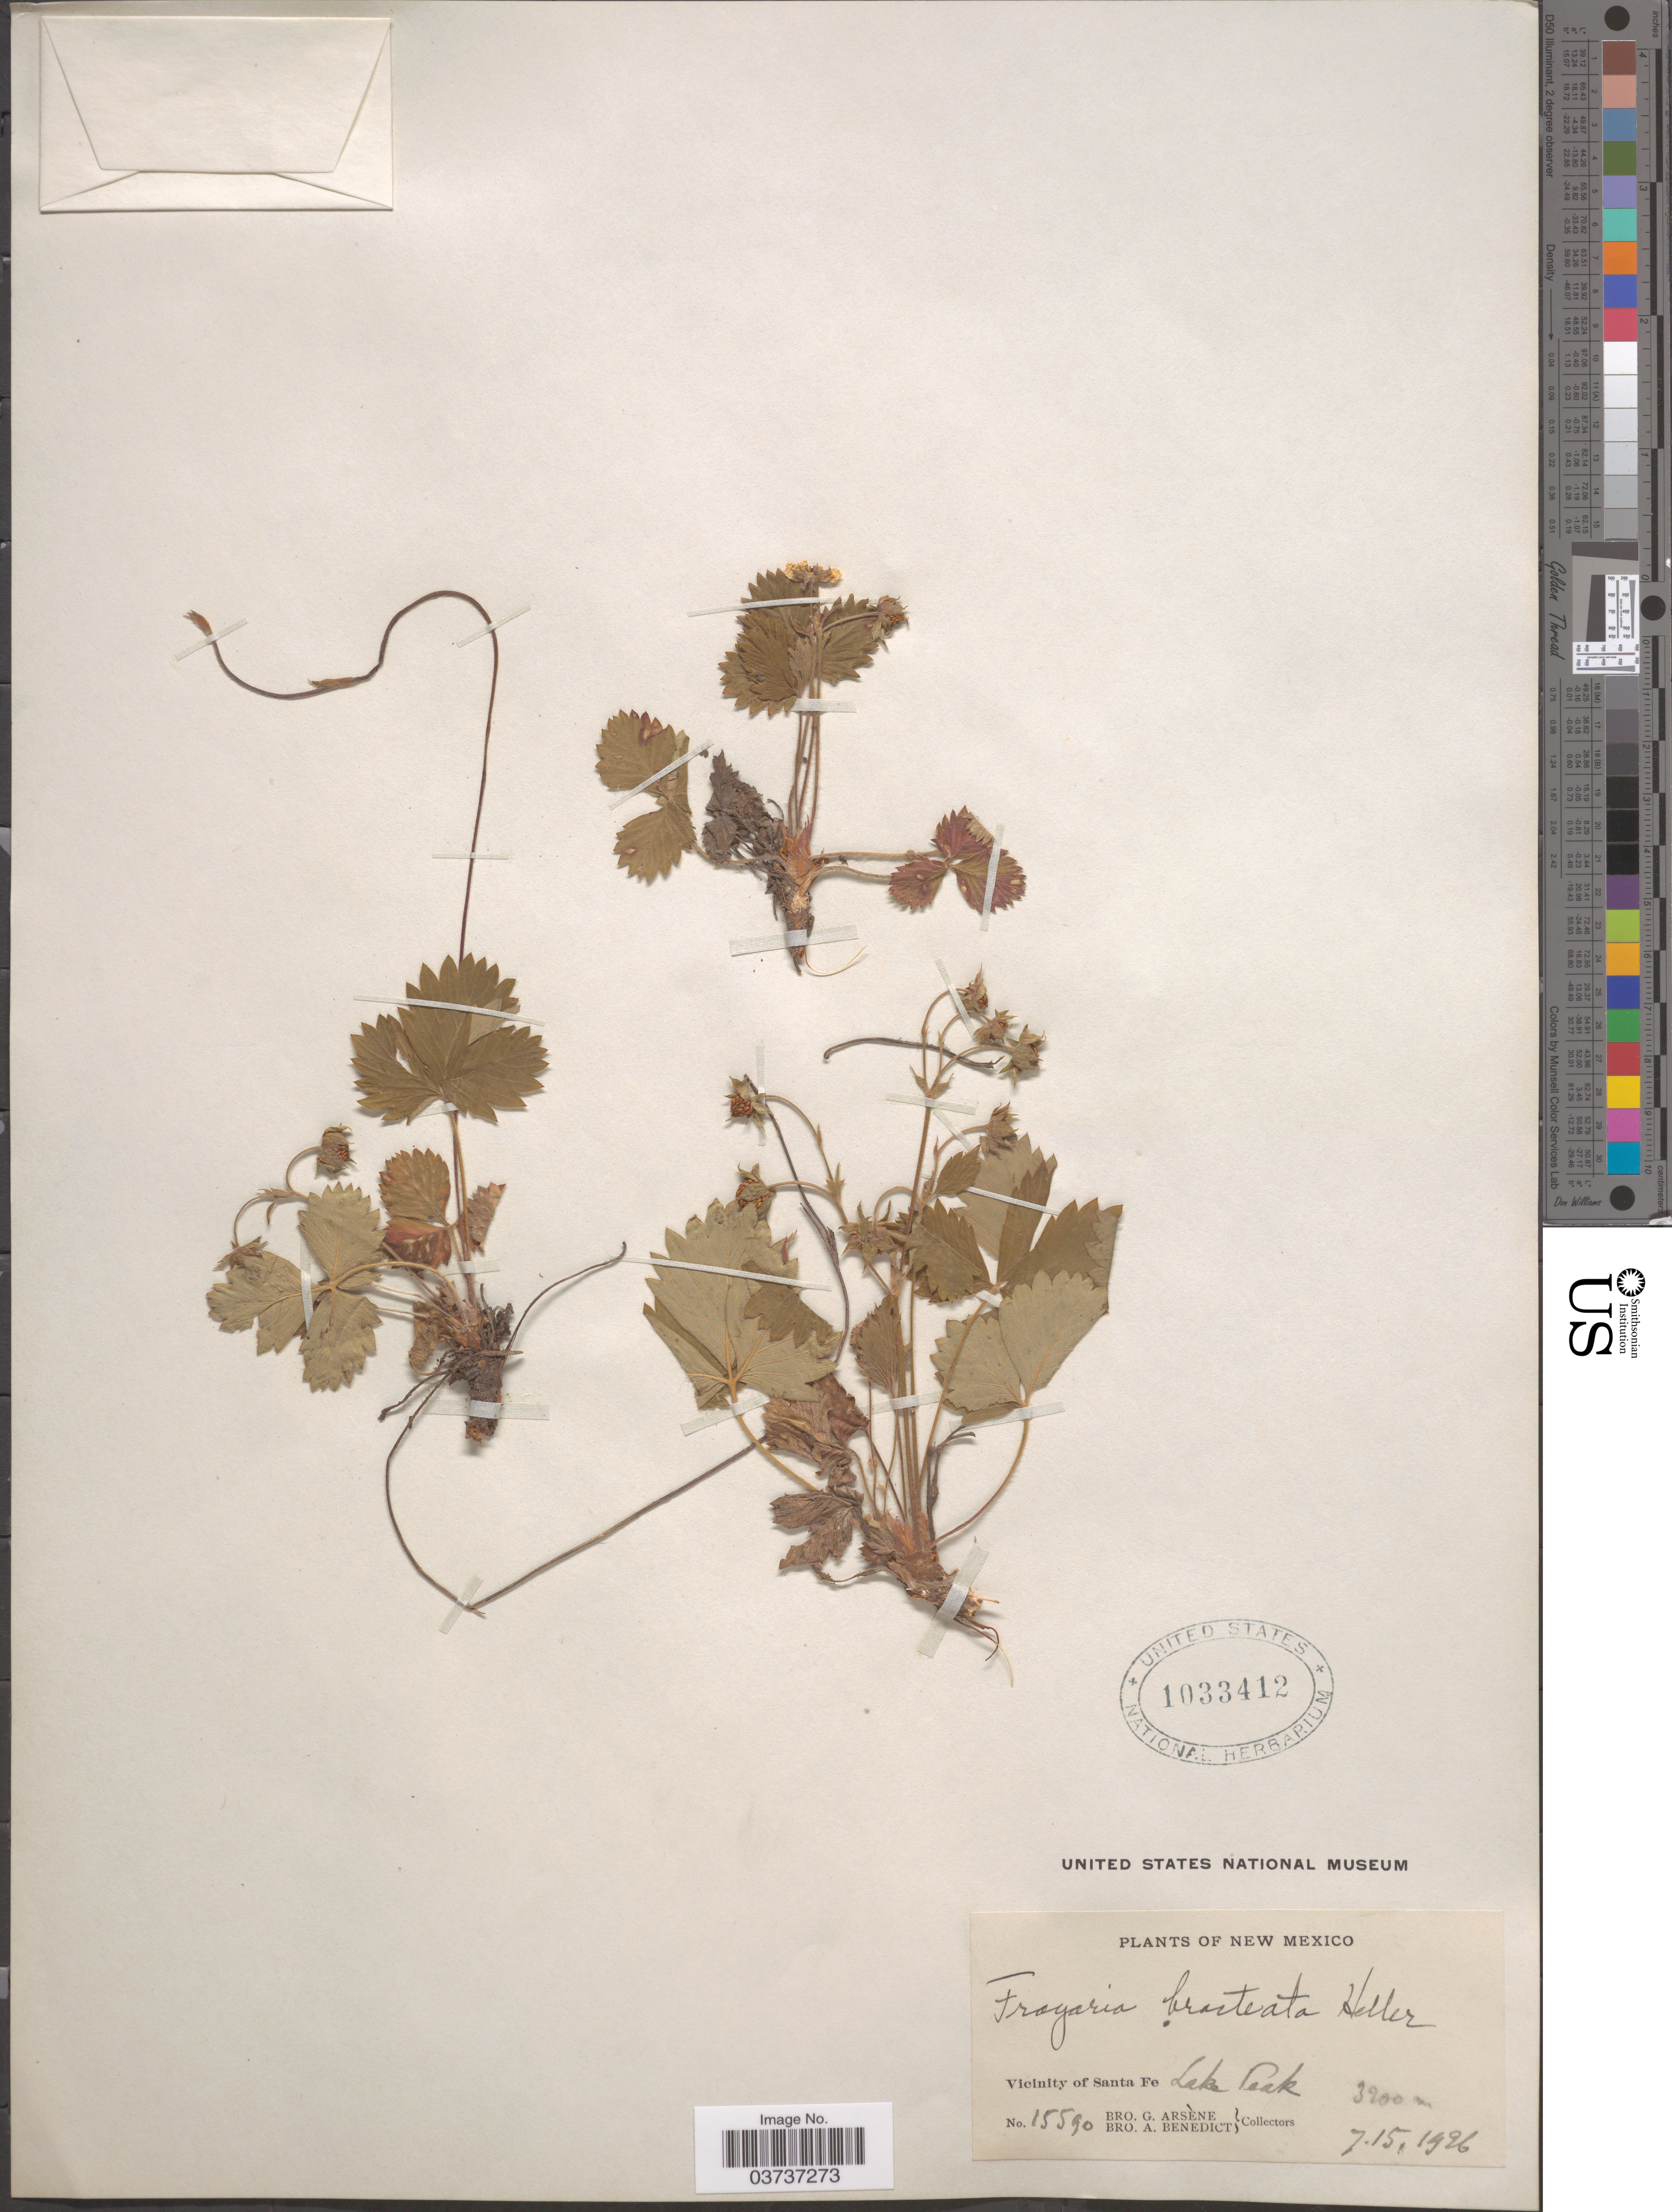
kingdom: Plantae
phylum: Tracheophyta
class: Magnoliopsida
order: Rosales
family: Rosaceae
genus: Fragaria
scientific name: Fragaria vesca var. bracteata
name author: (A. Heller) R.J. Davis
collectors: Bro. G. Arsène & Bro. A. Benedict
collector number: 15590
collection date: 1926-07-15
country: United States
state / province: New Mexico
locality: Vicinity of Santa Fe Lake Peak.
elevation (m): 3200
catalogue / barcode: US 1033412